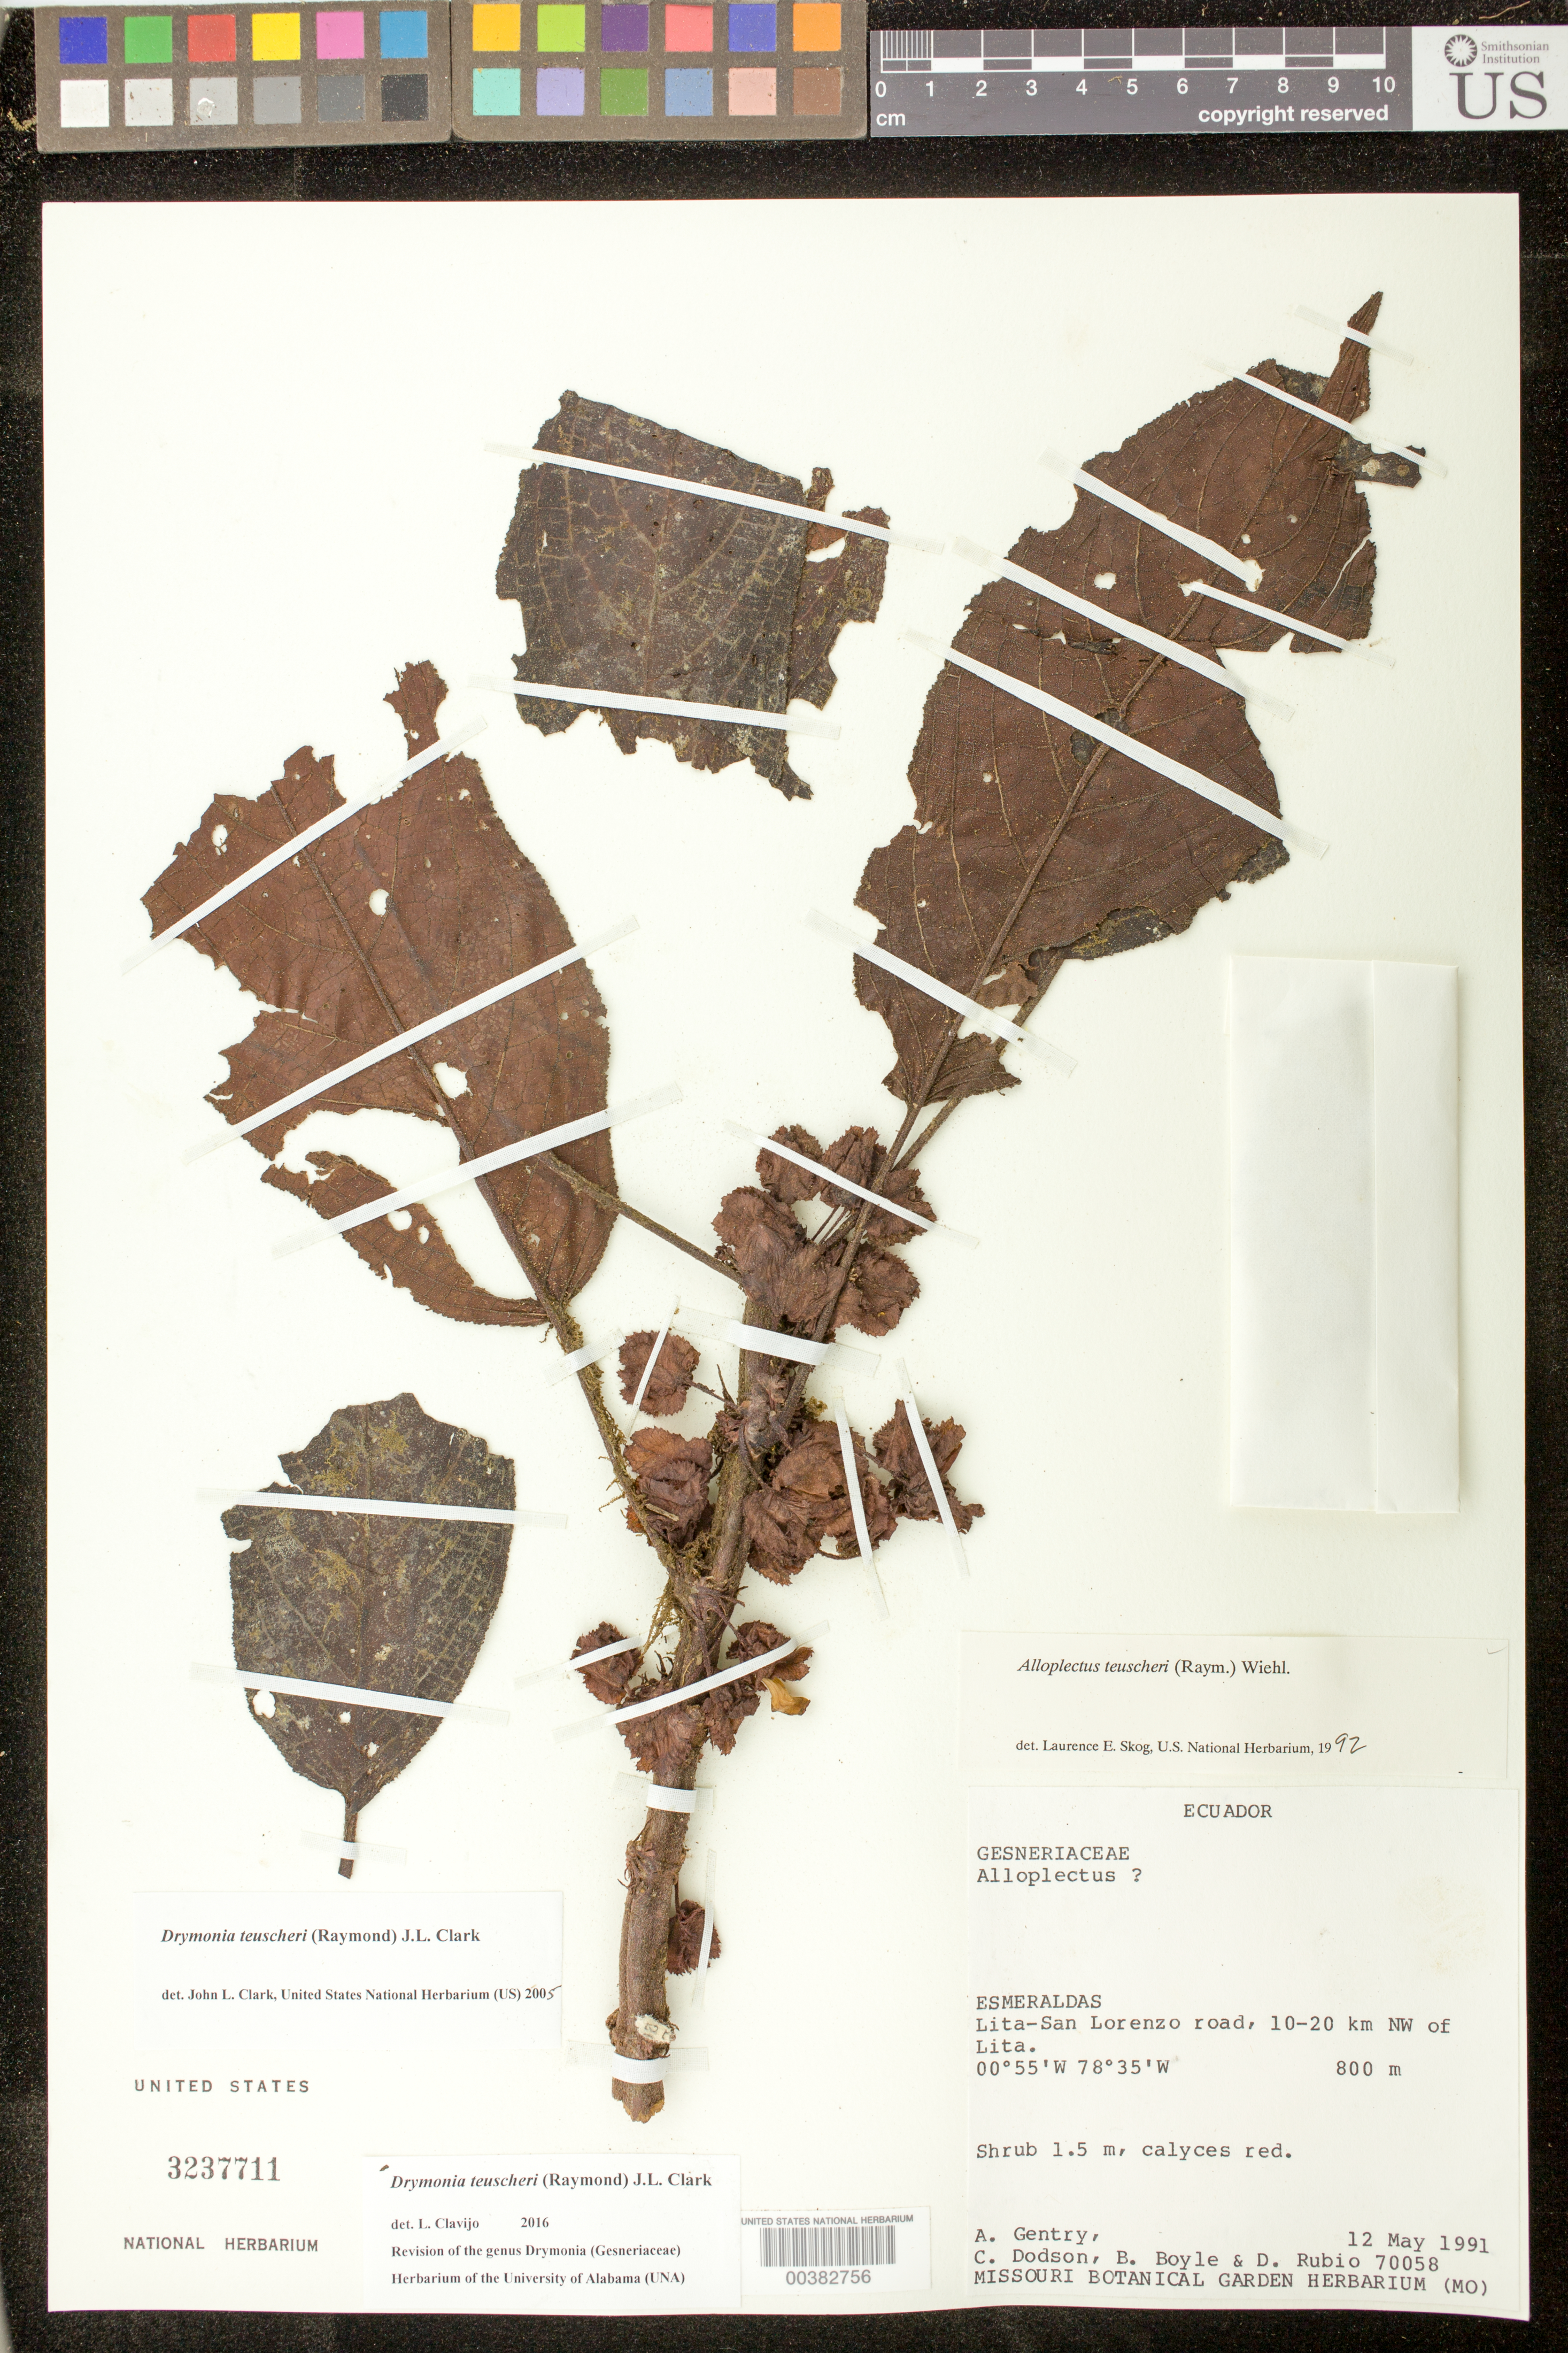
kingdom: Plantae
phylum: Tracheophyta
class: Magnoliopsida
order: Lamiales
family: Gesneriaceae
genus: Drymonia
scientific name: Drymonia teuscheri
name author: (Raymond) J.L. Clark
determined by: Clark, J. L., (SEL), The Marie Selby Botanical Garden (UNITED STATES)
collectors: A. H. Gentry, C. H. Dodson & D. Rubio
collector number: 70058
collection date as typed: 12 May 1990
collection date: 1990-05-12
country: Ecuador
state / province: Esmeraldas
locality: Lita-San Lorenzo road, 10-20 km NW of Lita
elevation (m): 800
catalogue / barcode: US 3237711